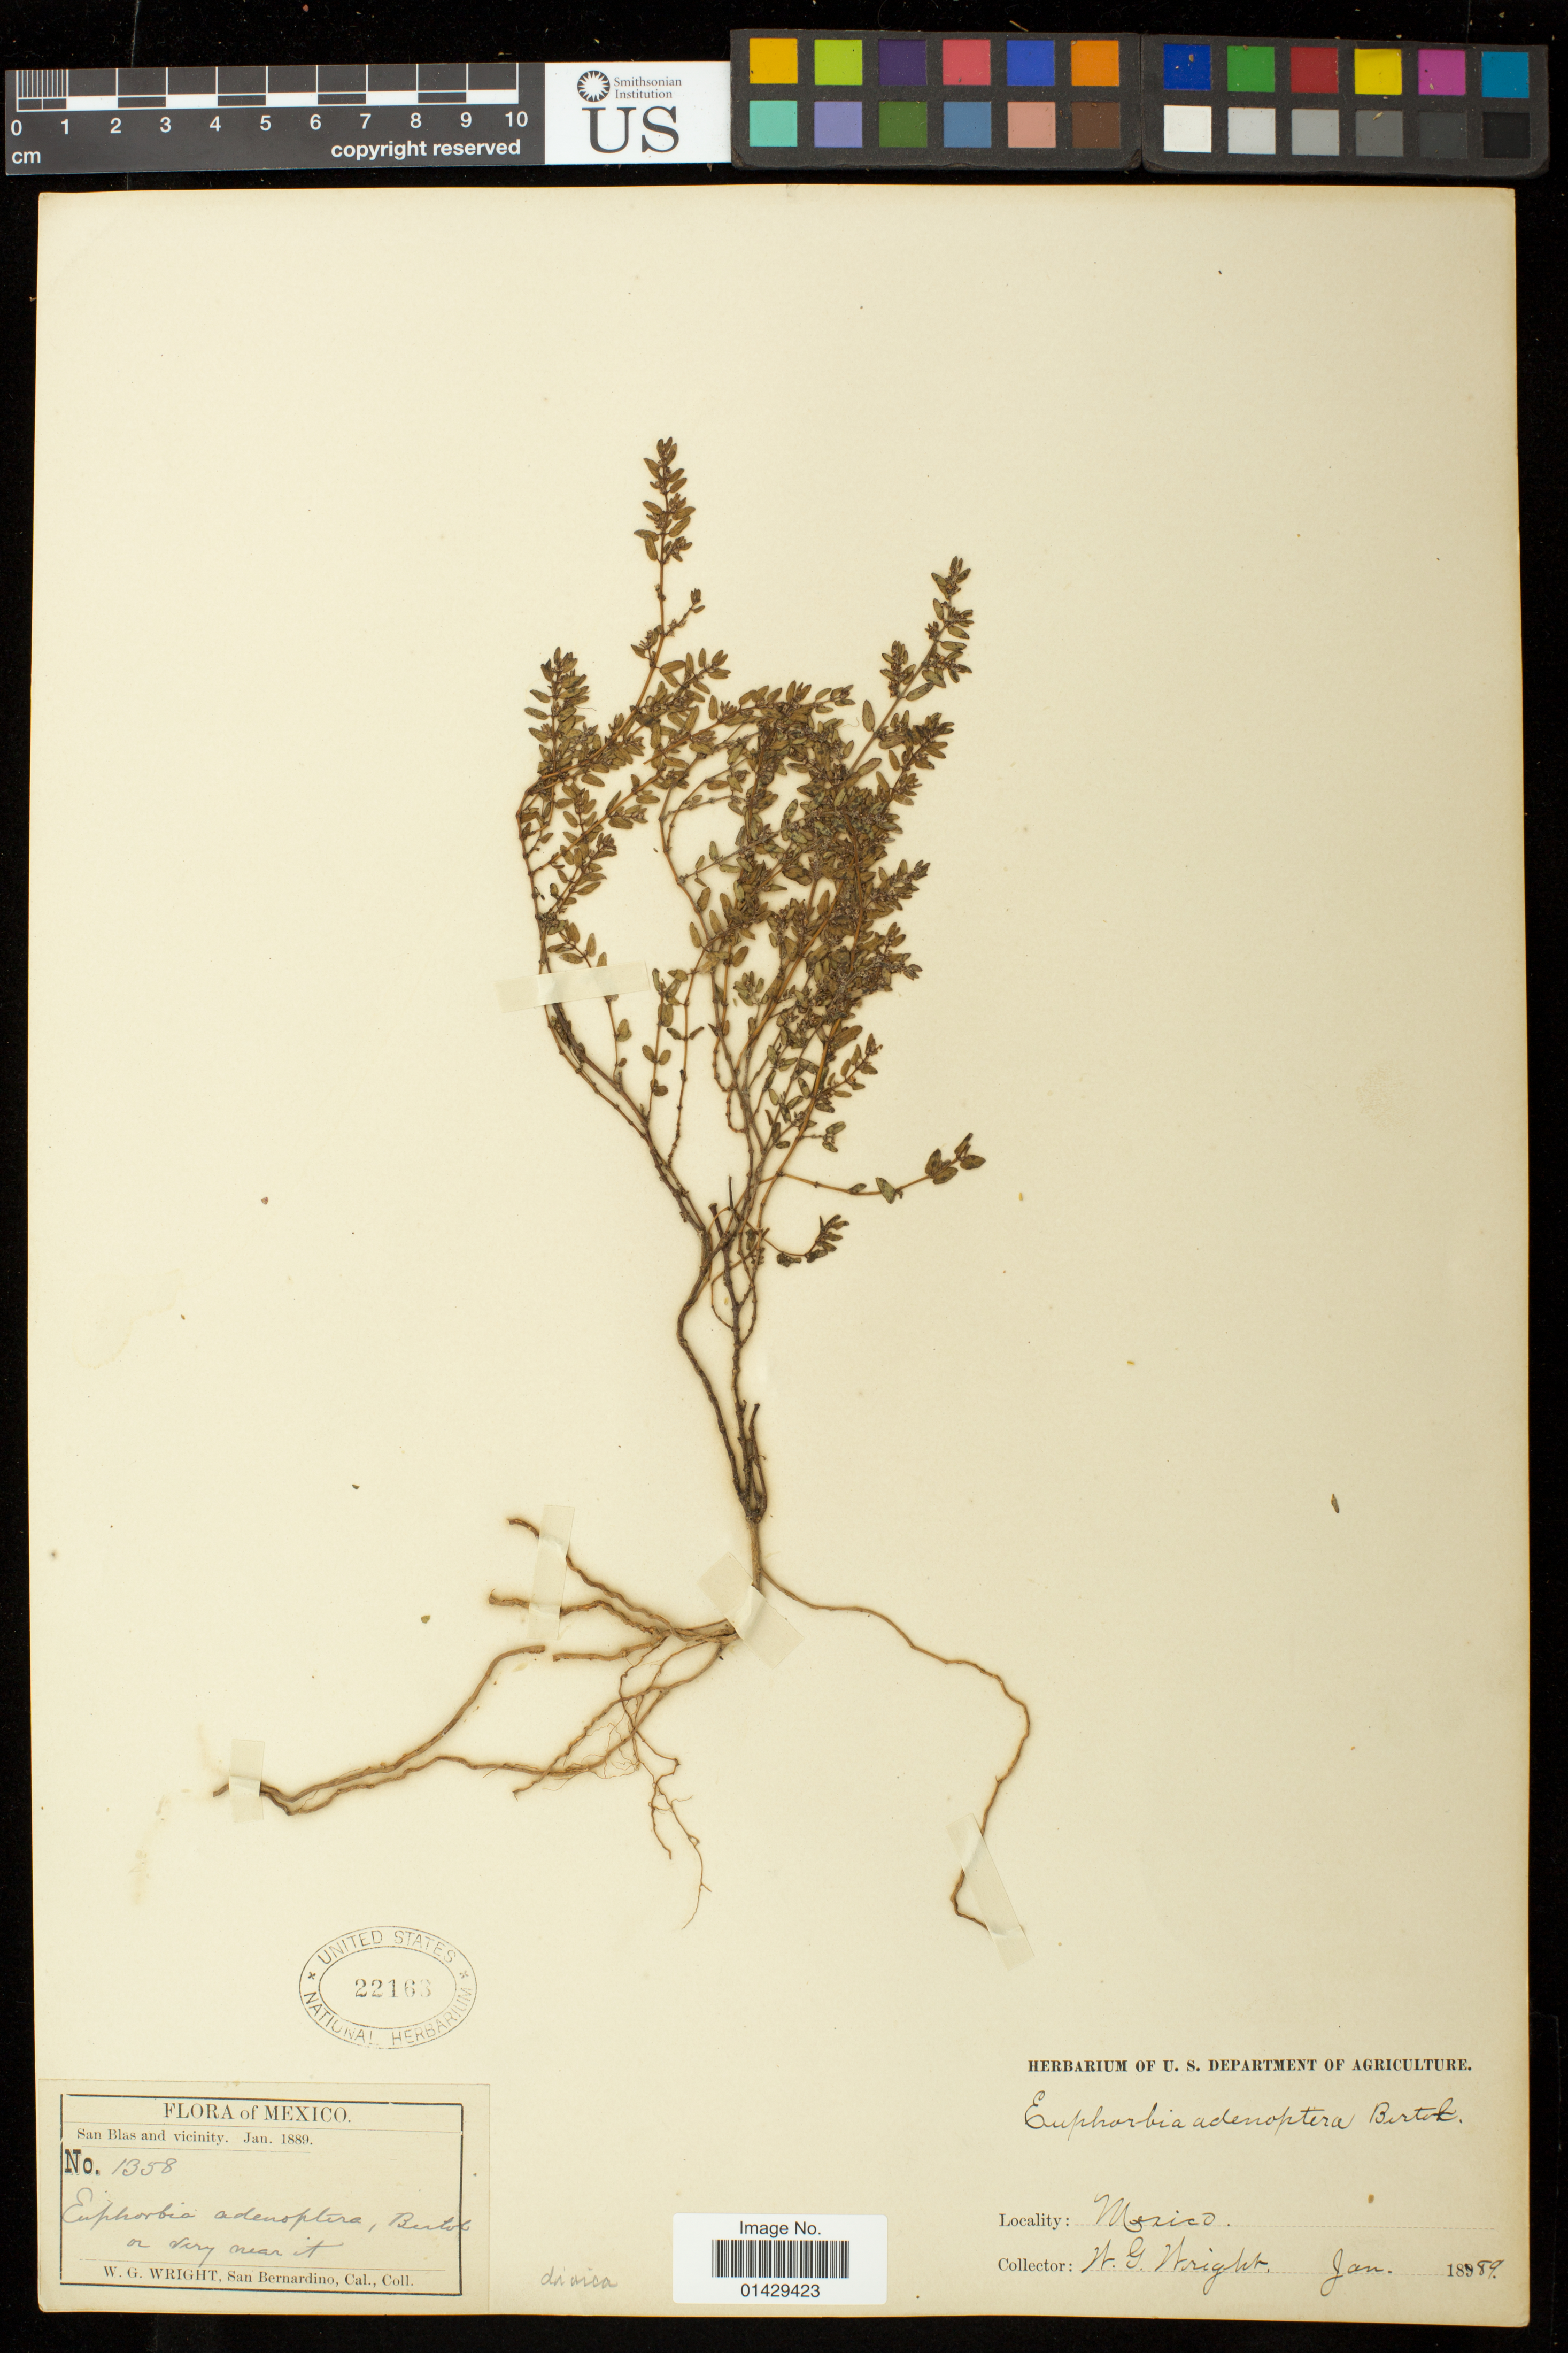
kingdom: Plantae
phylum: Tracheophyta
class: Magnoliopsida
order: Malpighiales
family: Euphorbiaceae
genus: Euphorbia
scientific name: Euphorbia densiflora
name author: (Klotzsch & Garcke) Klotzsch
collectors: W. G. Wright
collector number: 1358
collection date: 1889-01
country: Mexico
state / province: Nayarit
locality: San Blas and vicinity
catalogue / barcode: US 22163